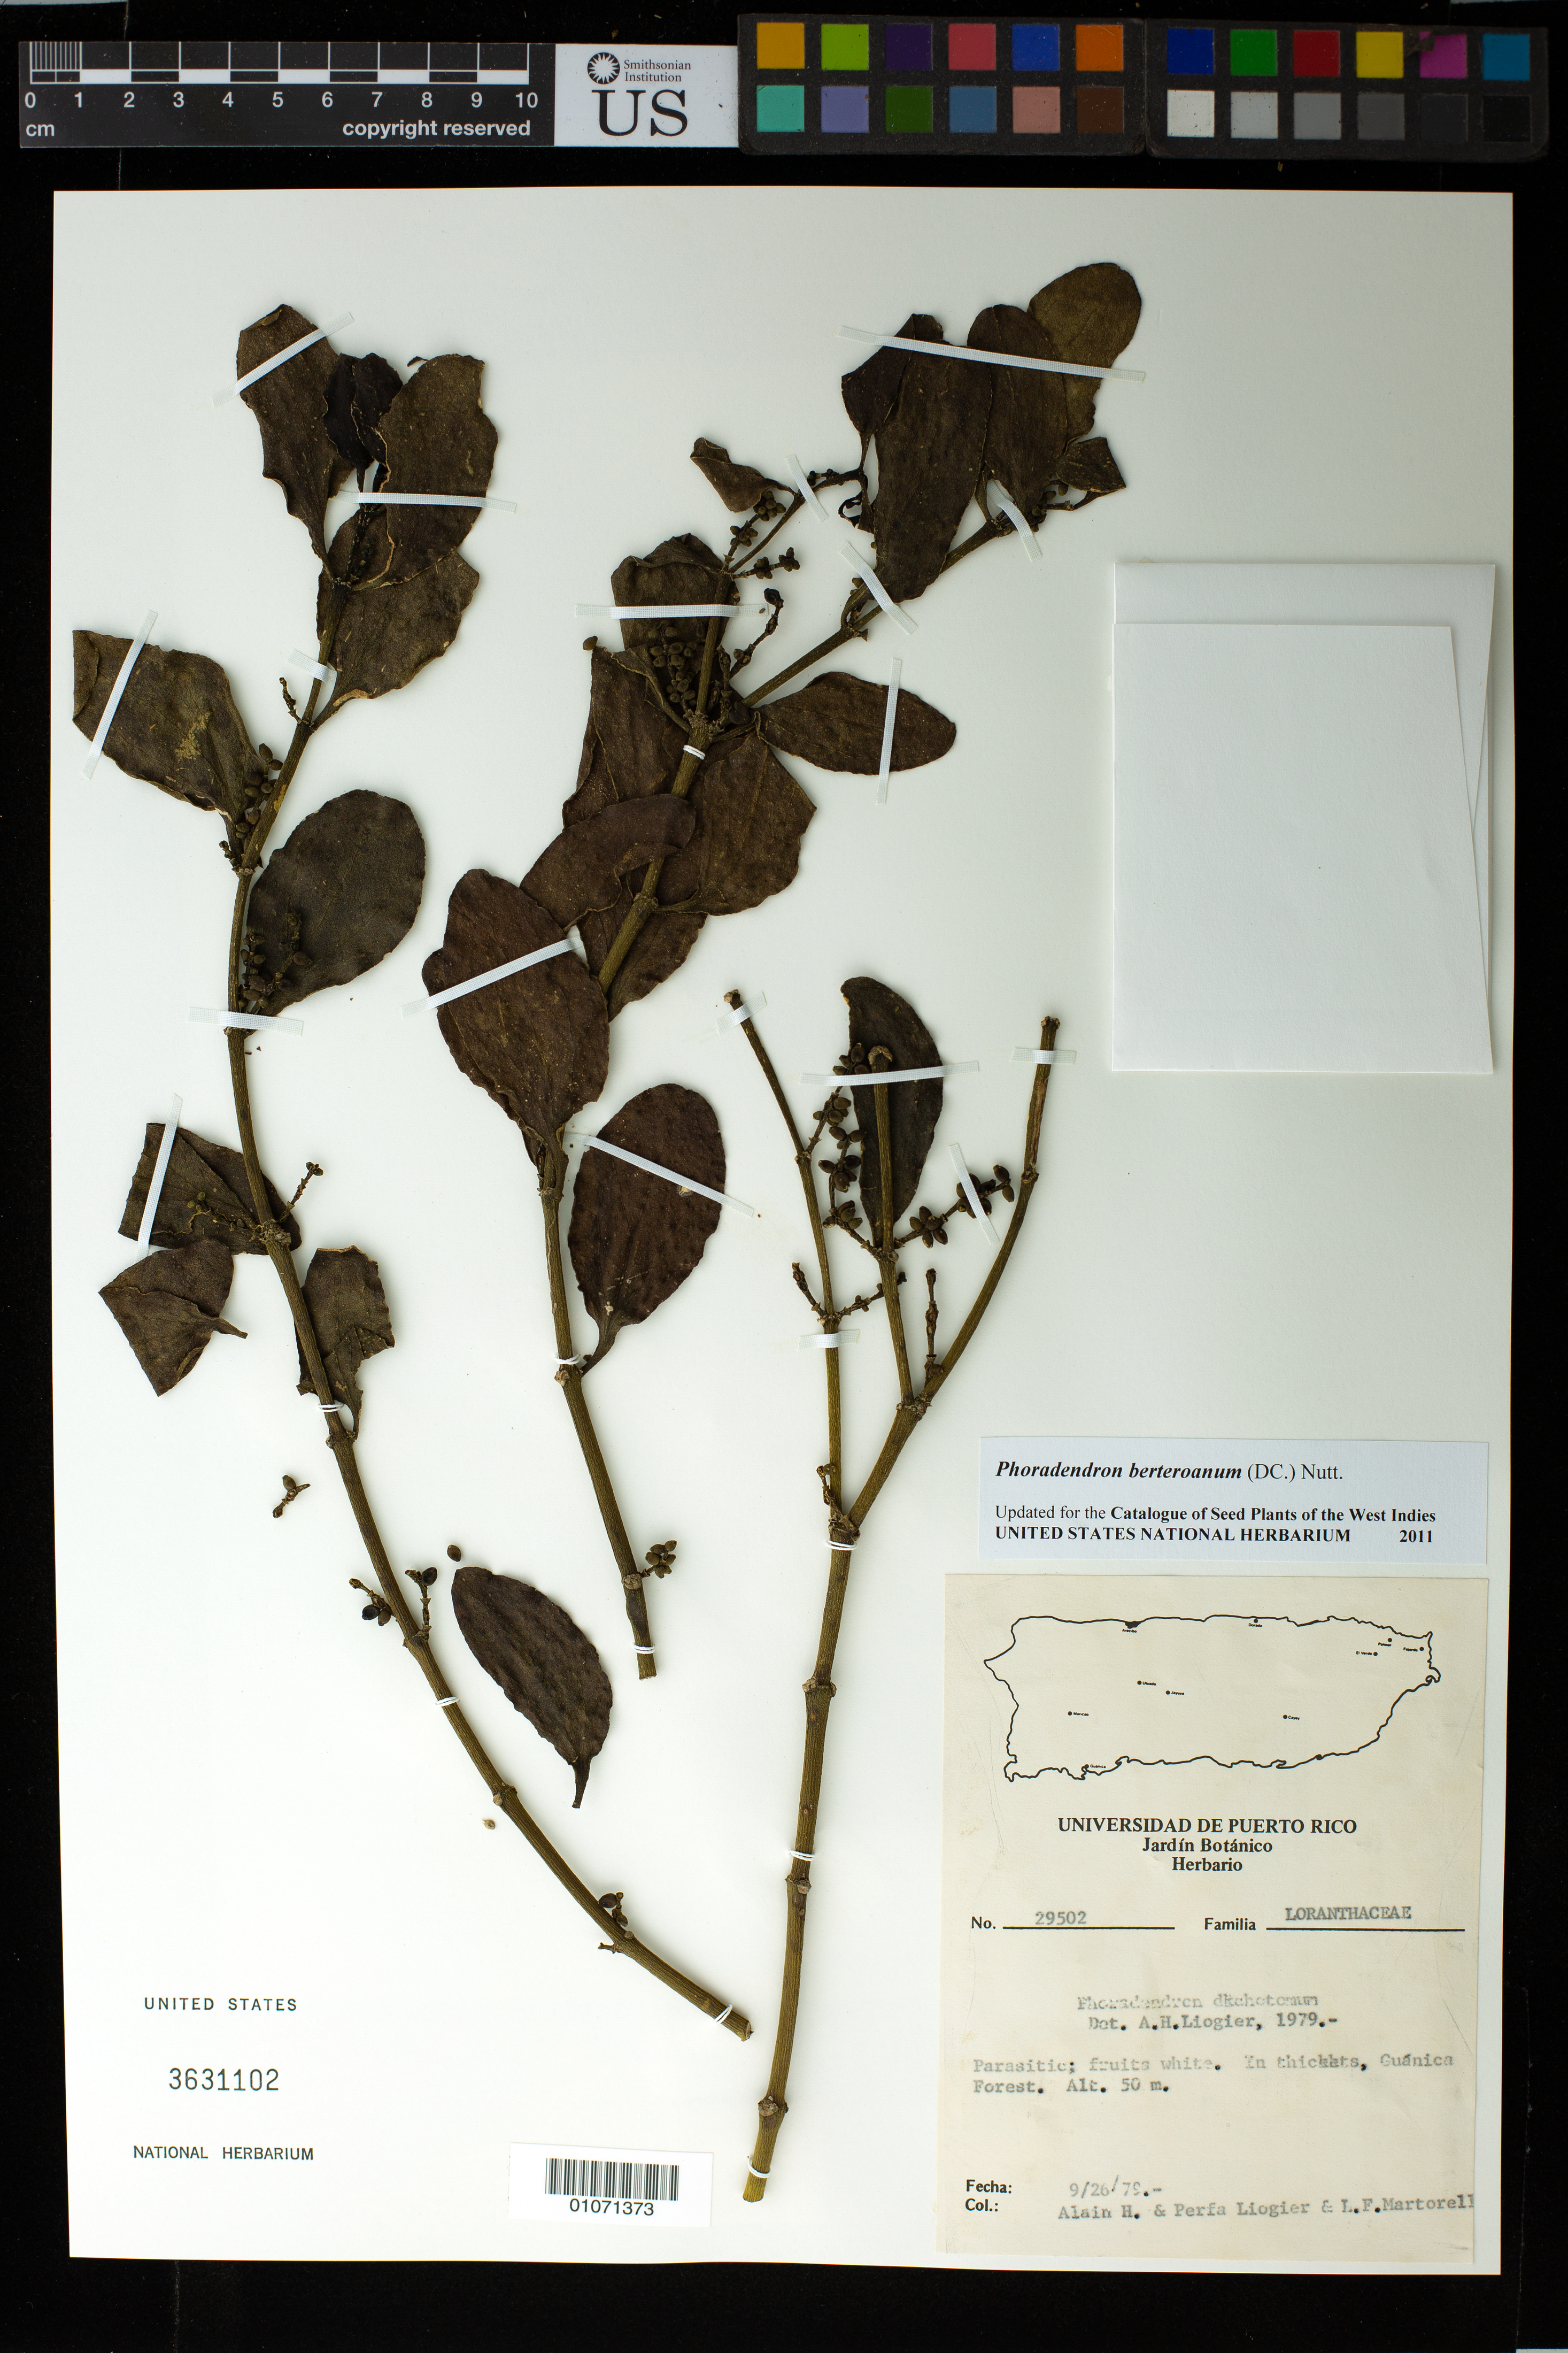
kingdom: Plantae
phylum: Tracheophyta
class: Magnoliopsida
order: Santalales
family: Viscaceae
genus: Phoradendron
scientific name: Phoradendron berteroanum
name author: (DC.) Nutt.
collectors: A. H. Liogier, M. P. Liogier & L. Martorell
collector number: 29502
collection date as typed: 26 Sep 1979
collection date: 1979-09-26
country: Puerto Rico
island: Puerto Rico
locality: Guánica Forest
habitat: In thickets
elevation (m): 50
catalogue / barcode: US 3631102